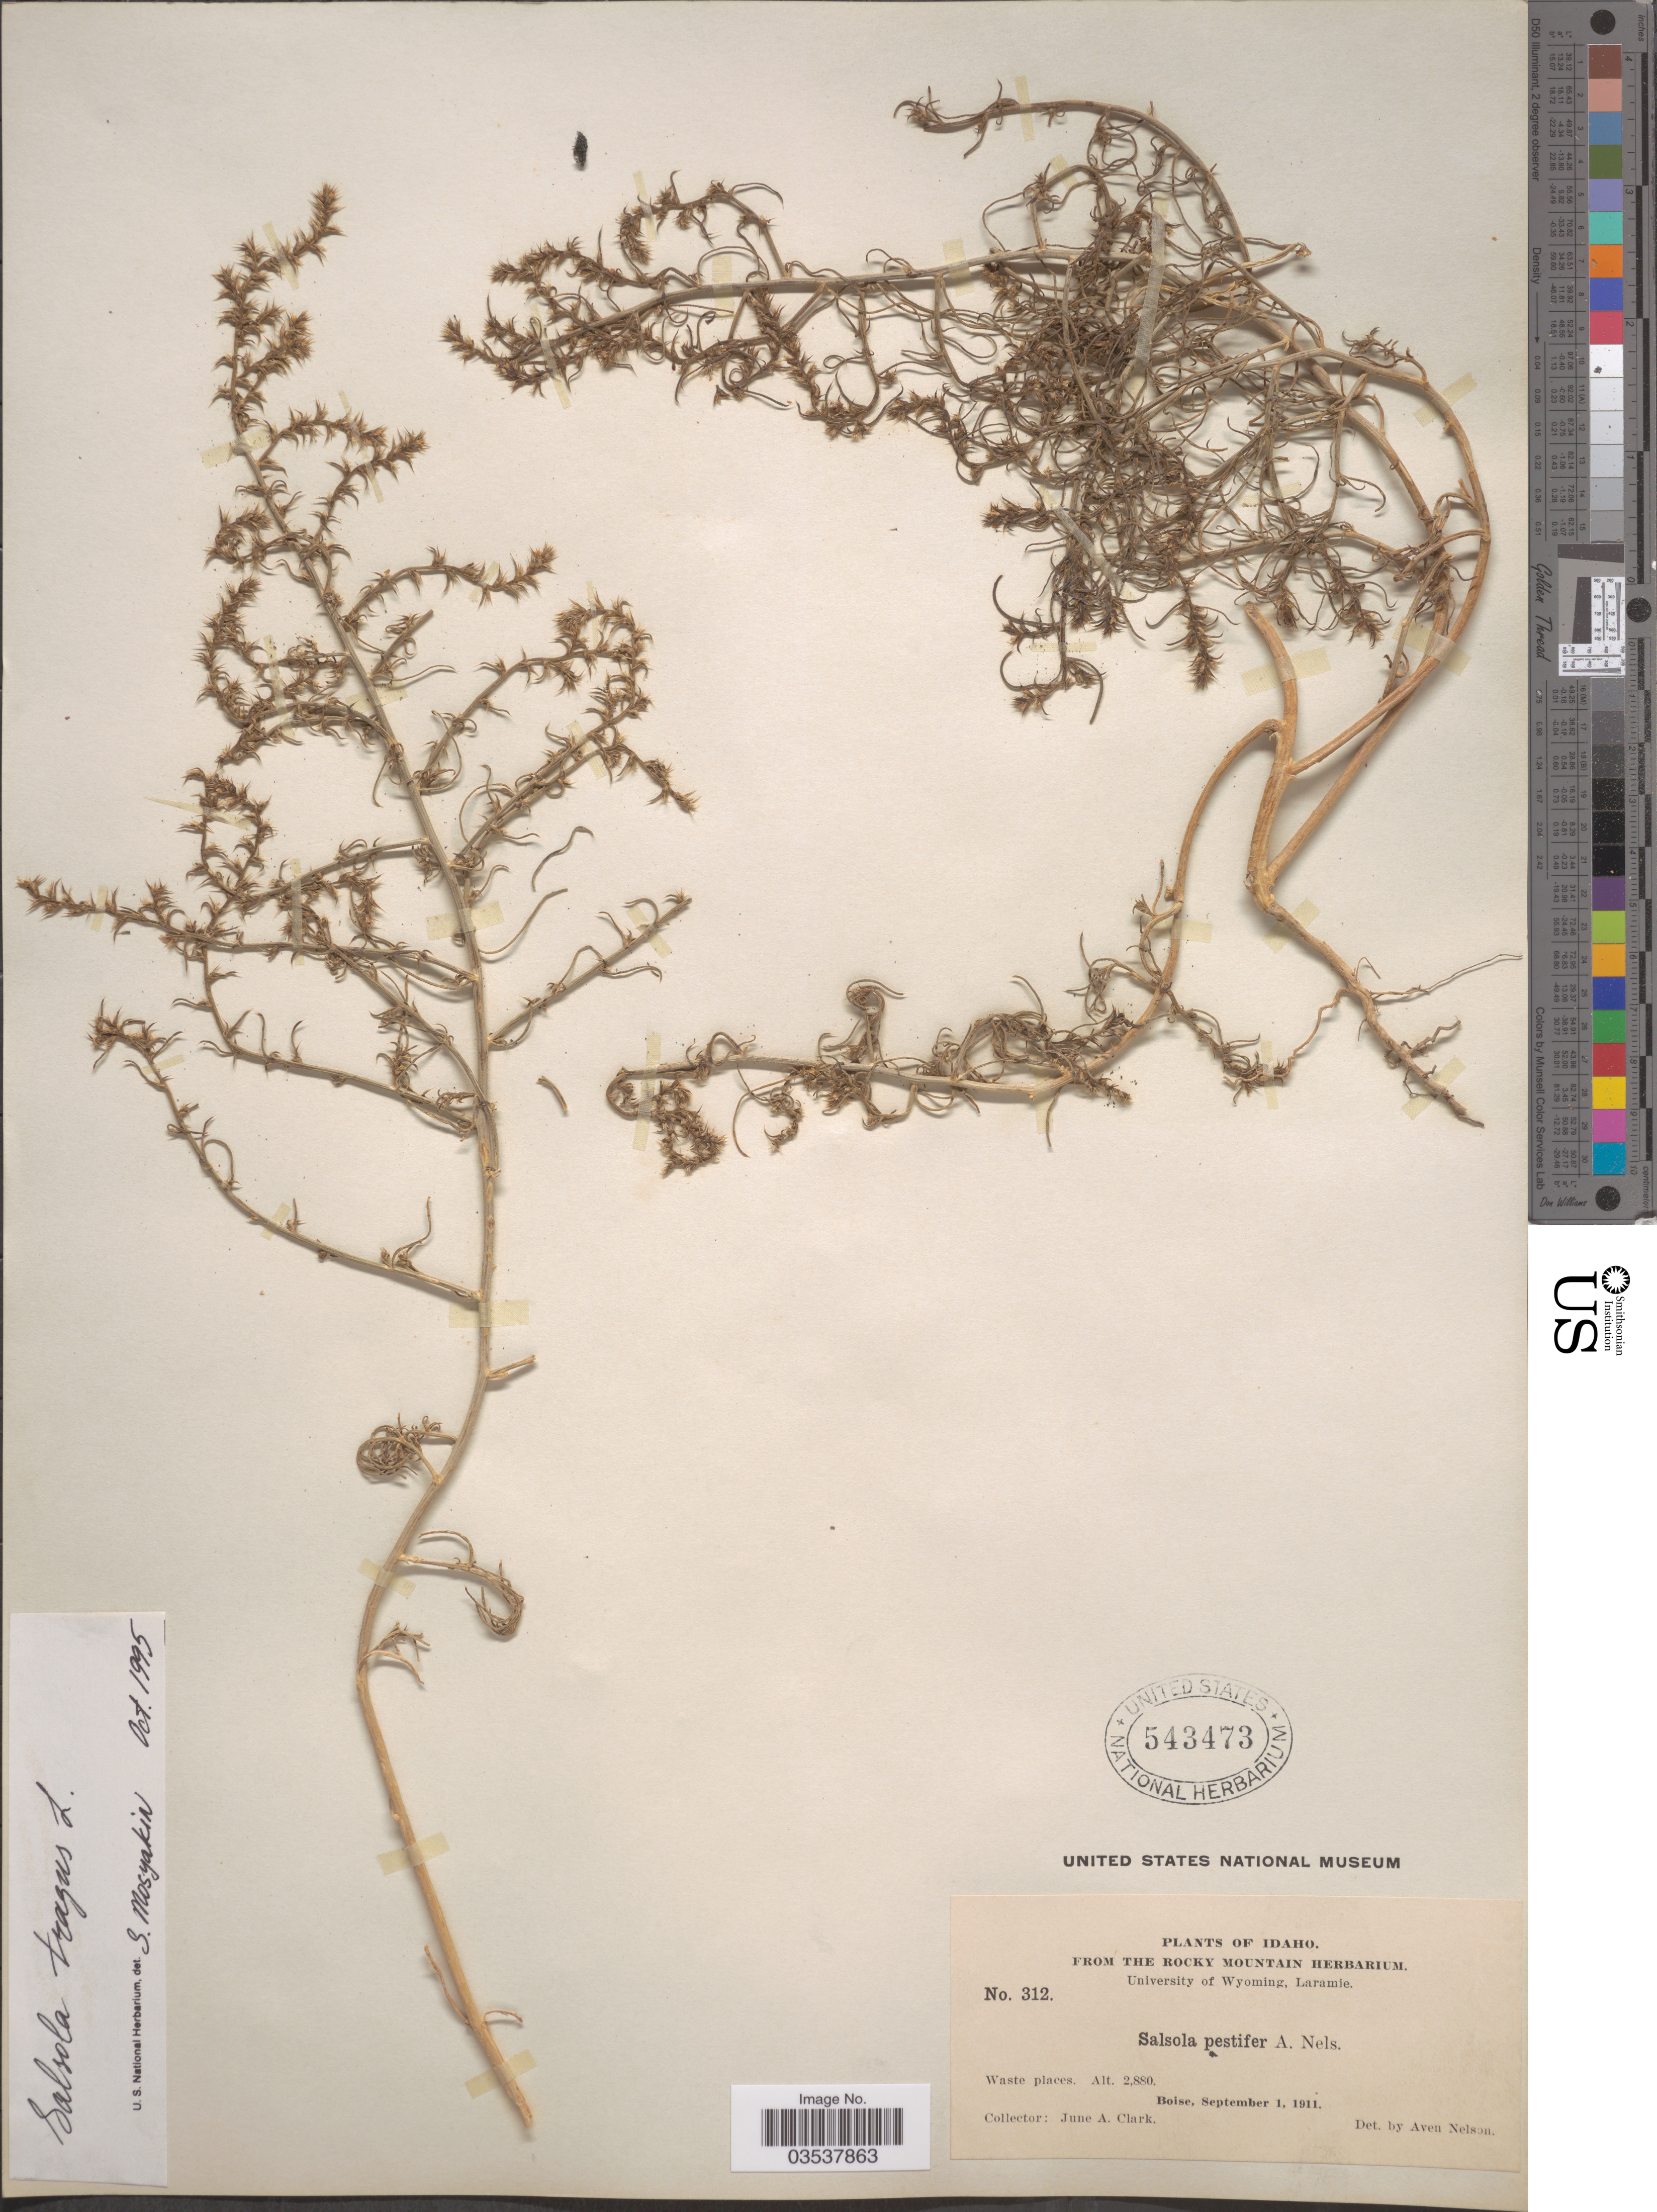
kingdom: Plantae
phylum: Tracheophyta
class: Magnoliopsida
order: Caryophyllales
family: Amaranthaceae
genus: Salsola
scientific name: Salsola pestifer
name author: A. Nelson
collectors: J. A. Clark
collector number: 312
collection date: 1911-09-01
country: United States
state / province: Idaho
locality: Boise.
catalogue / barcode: US 543473